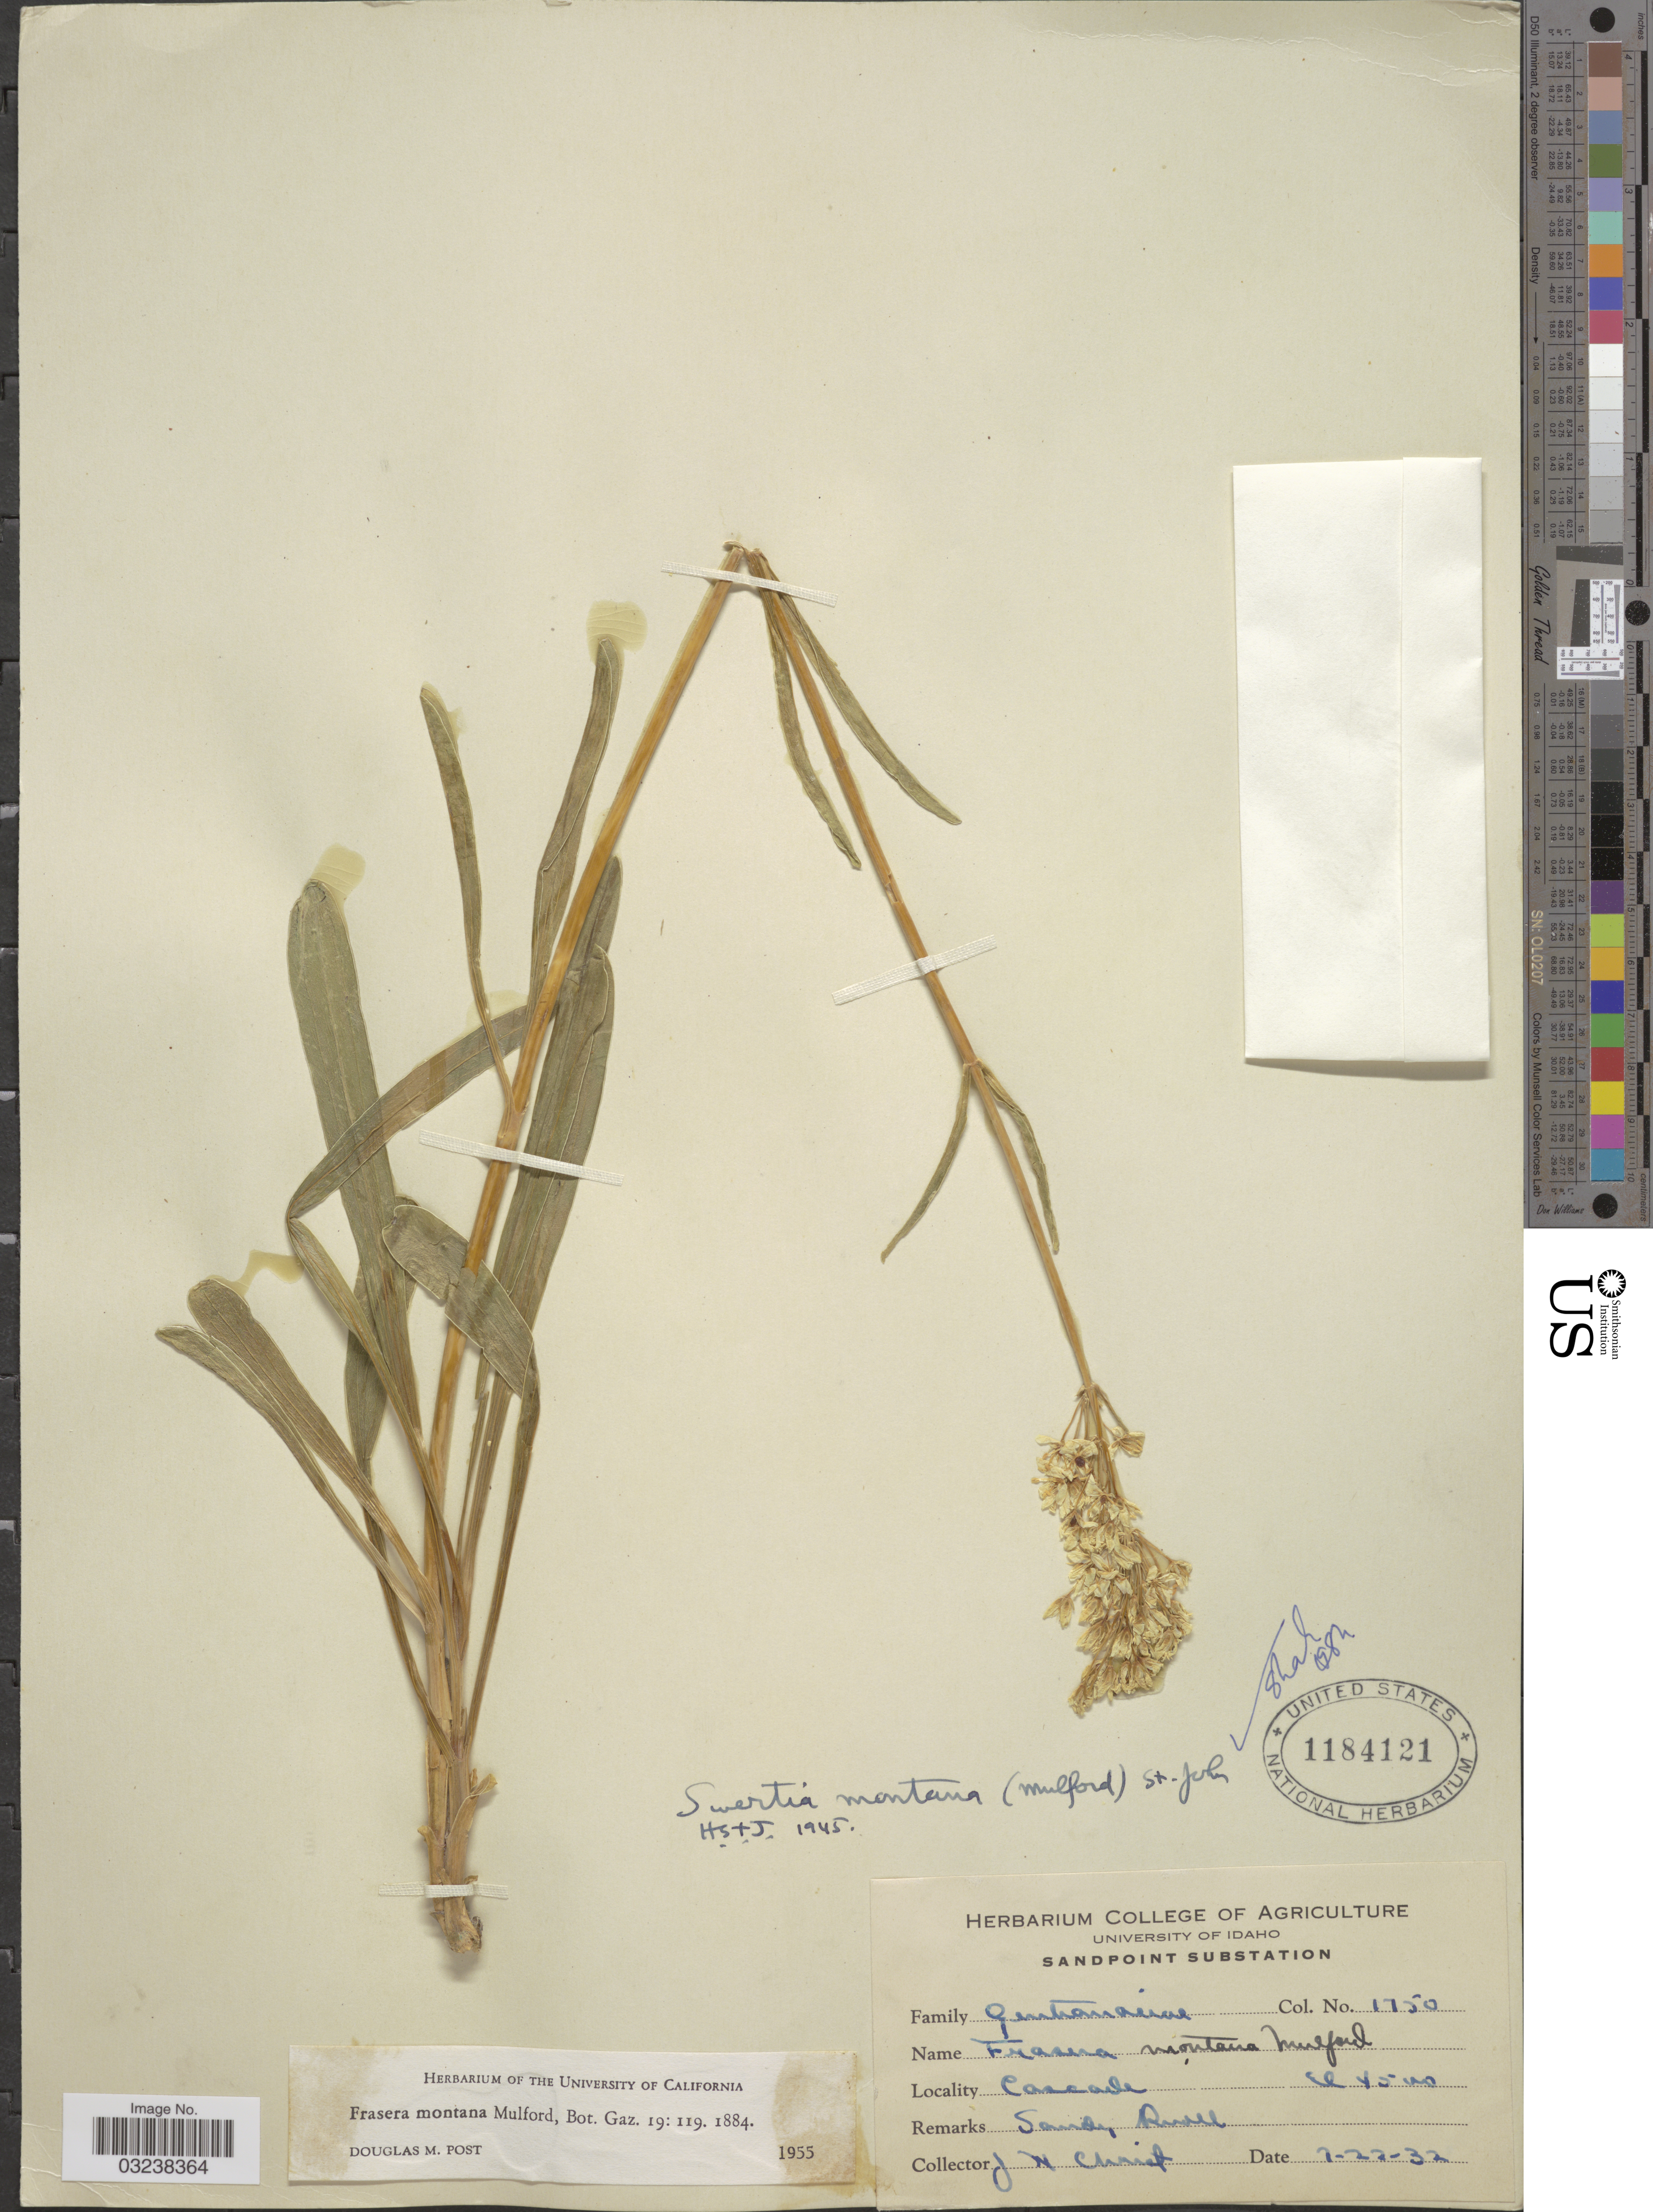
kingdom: Plantae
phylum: Tracheophyta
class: Magnoliopsida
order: Gentianales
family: Gentianaceae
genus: Swertia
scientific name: Swertia montana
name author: (Mulford) H. St. John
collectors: J. H. Christ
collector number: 1750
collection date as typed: Transcribed d/m/y: 22/7/32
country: United States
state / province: Idaho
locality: Cascade.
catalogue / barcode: US 1184121